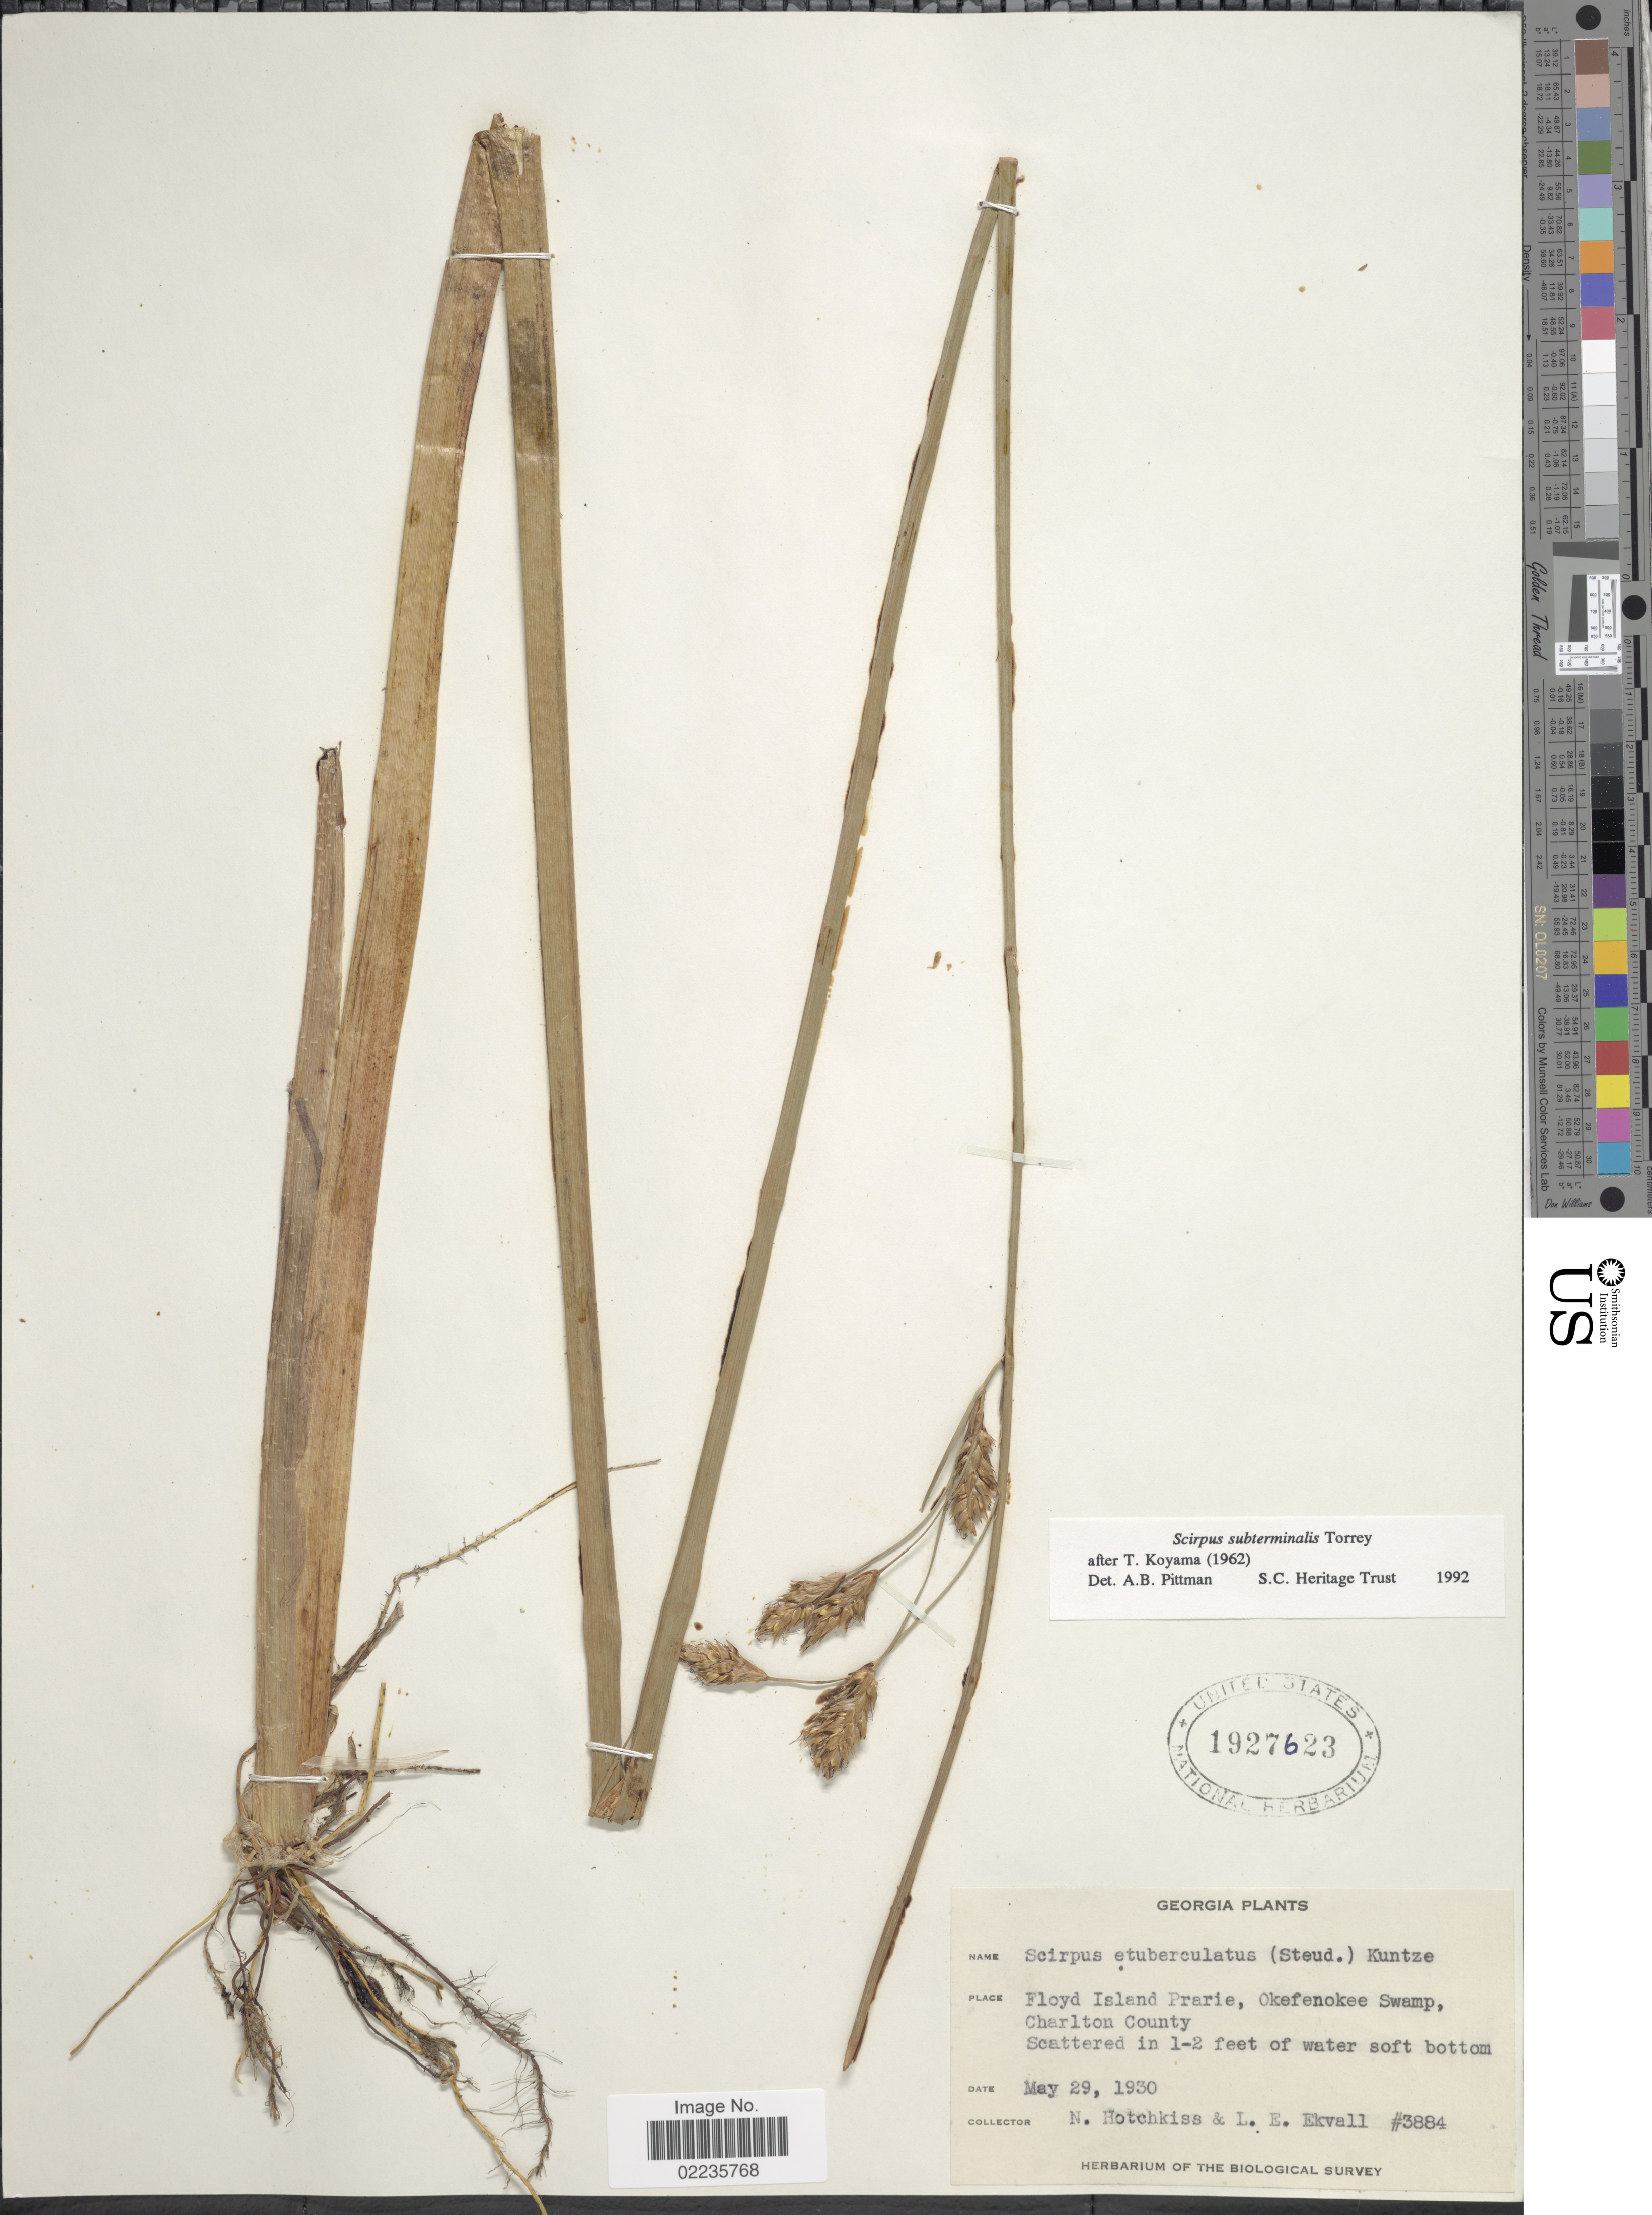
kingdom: Plantae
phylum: Tracheophyta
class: Liliopsida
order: Poales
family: Cyperaceae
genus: Schoenoplectus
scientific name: Schoenoplectus etuberculatus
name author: (Steud.) Soják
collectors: N. Hotchkiss & L. Ekvall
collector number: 3884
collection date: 1930-05-29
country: United States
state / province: Georgia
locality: Floyd Island Prairie, Okefenokee Swamp, Charlton County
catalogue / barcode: US 1927623